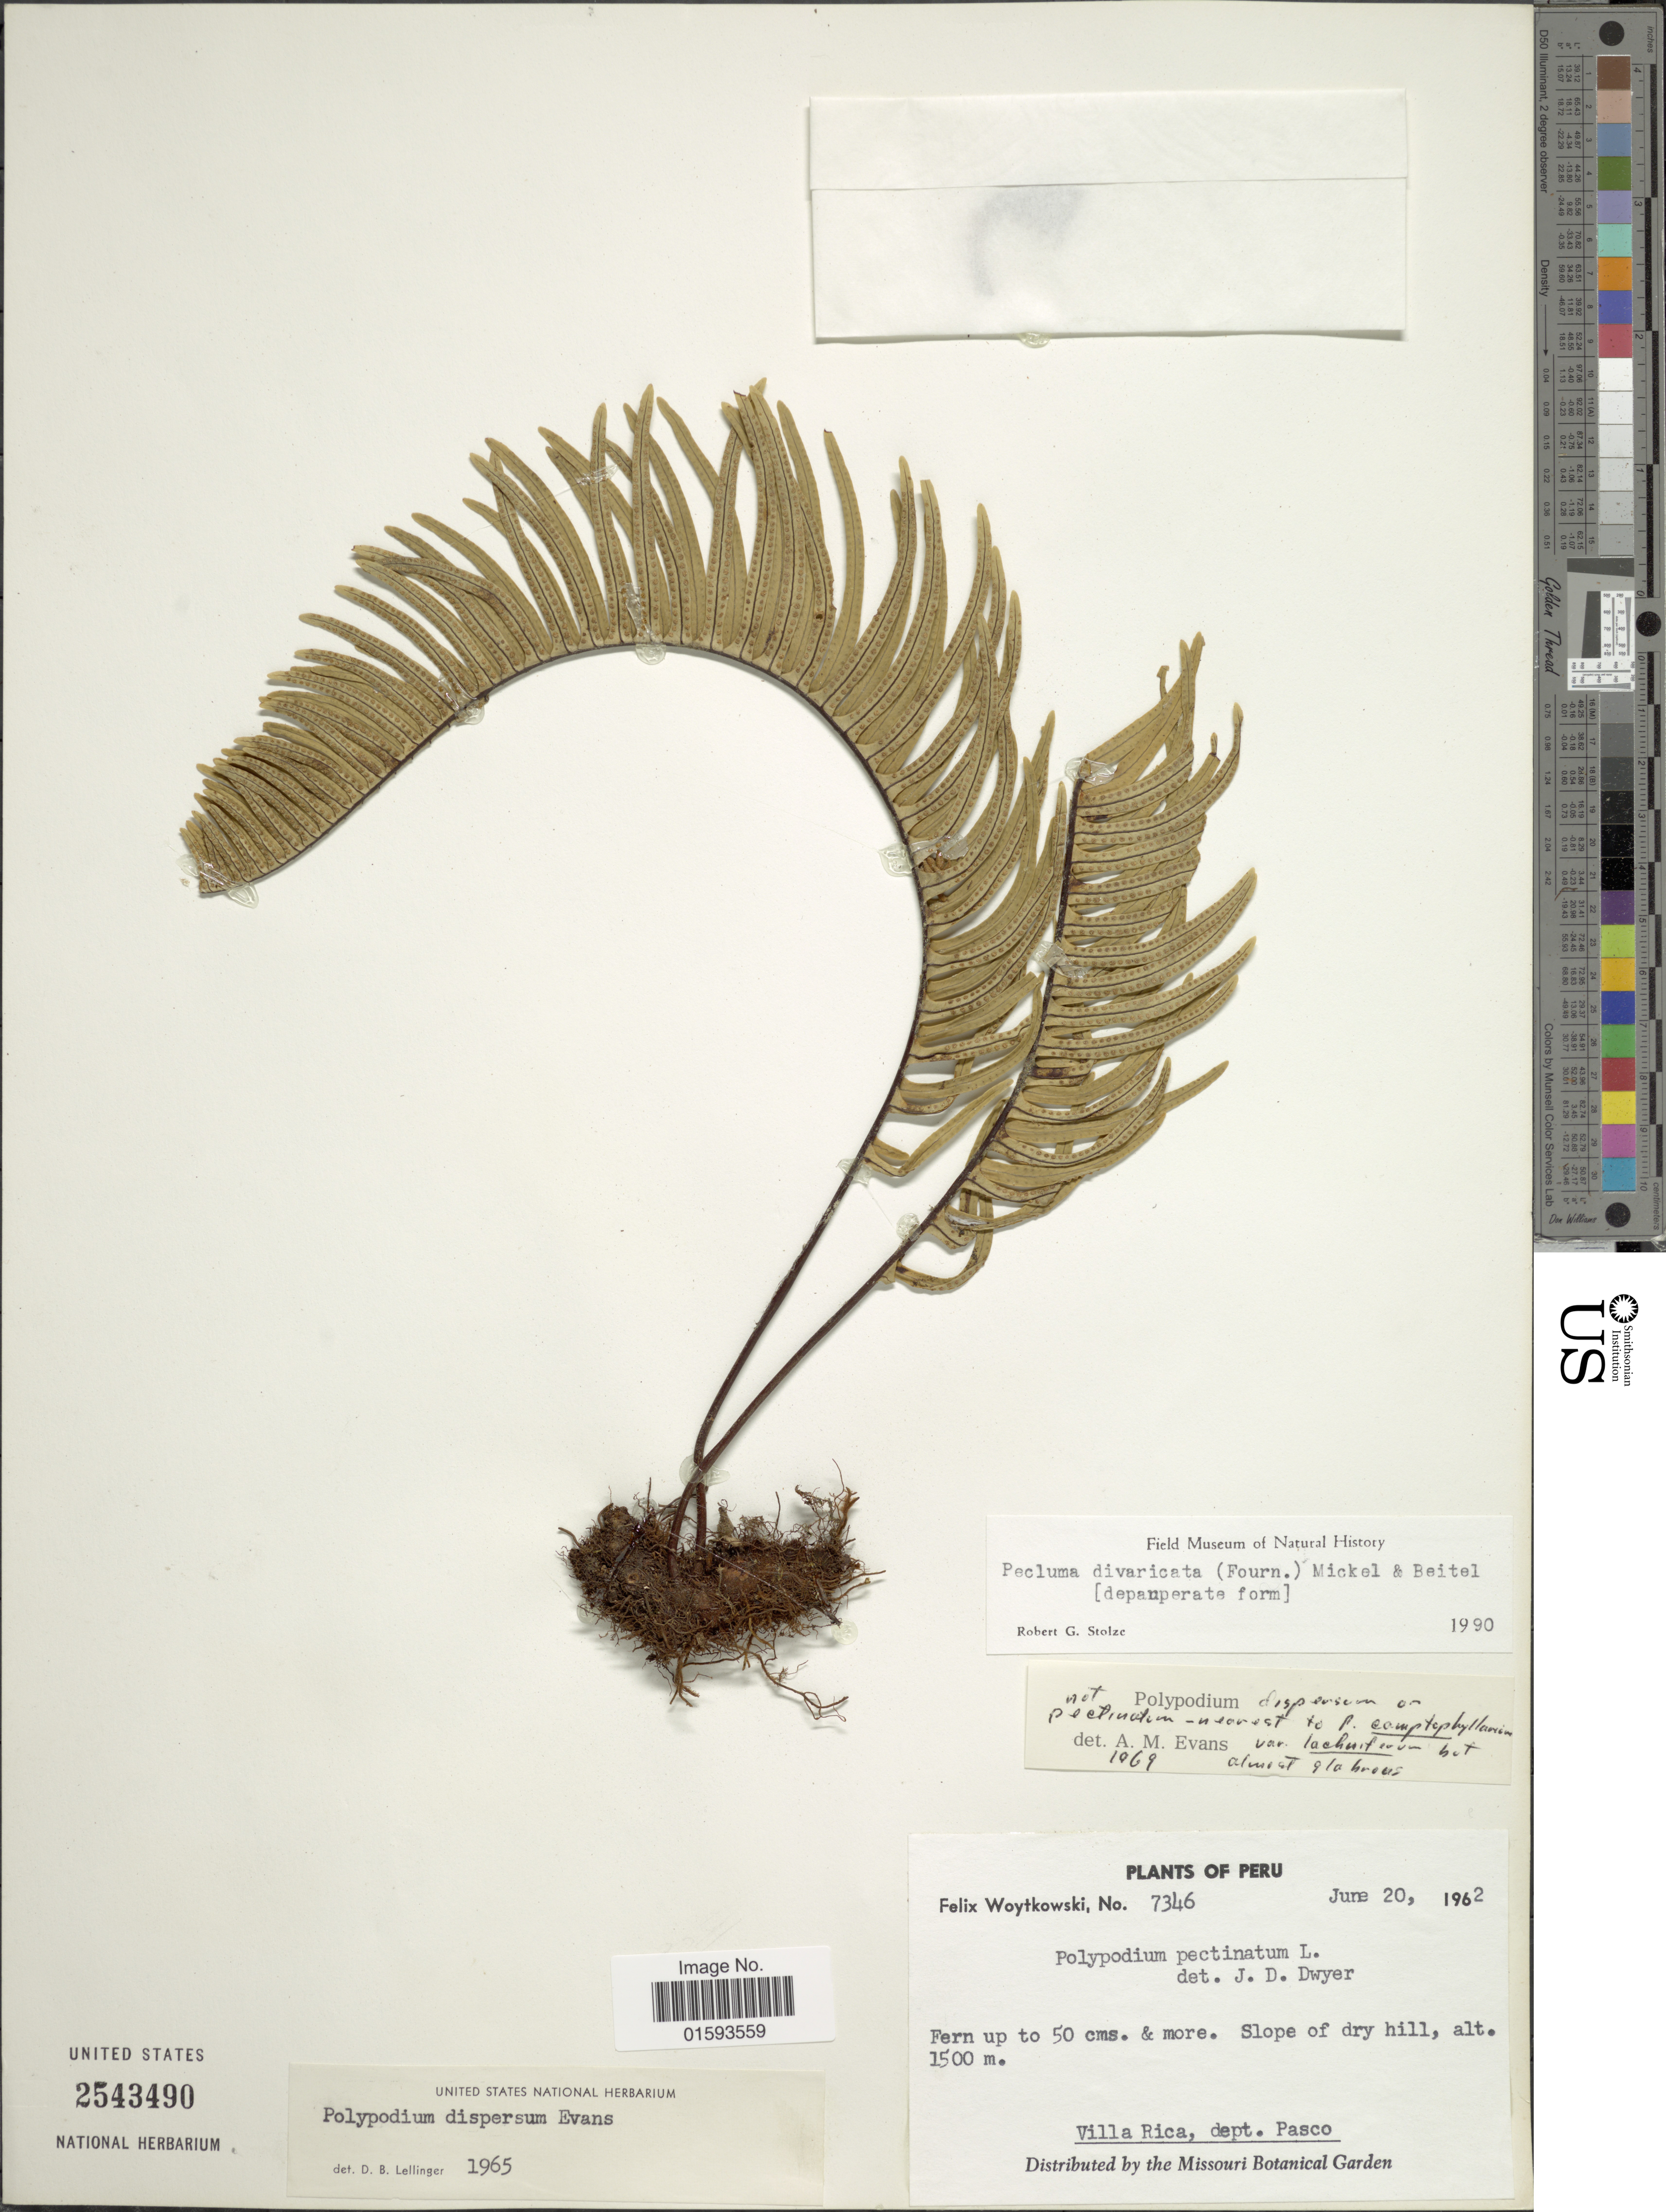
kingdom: Plantae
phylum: Tracheophyta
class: Polypodiopsida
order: Polypodiales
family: Polypodiaceae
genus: Pecluma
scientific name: Pecluma divaricata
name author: (E. Fourn.) Mickel & Beitel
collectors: F. Woytkowski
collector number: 7346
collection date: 1962-06-20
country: Peru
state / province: Pasco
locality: Slope of dry hill, Villa Rica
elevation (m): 1500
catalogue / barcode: US 2543490